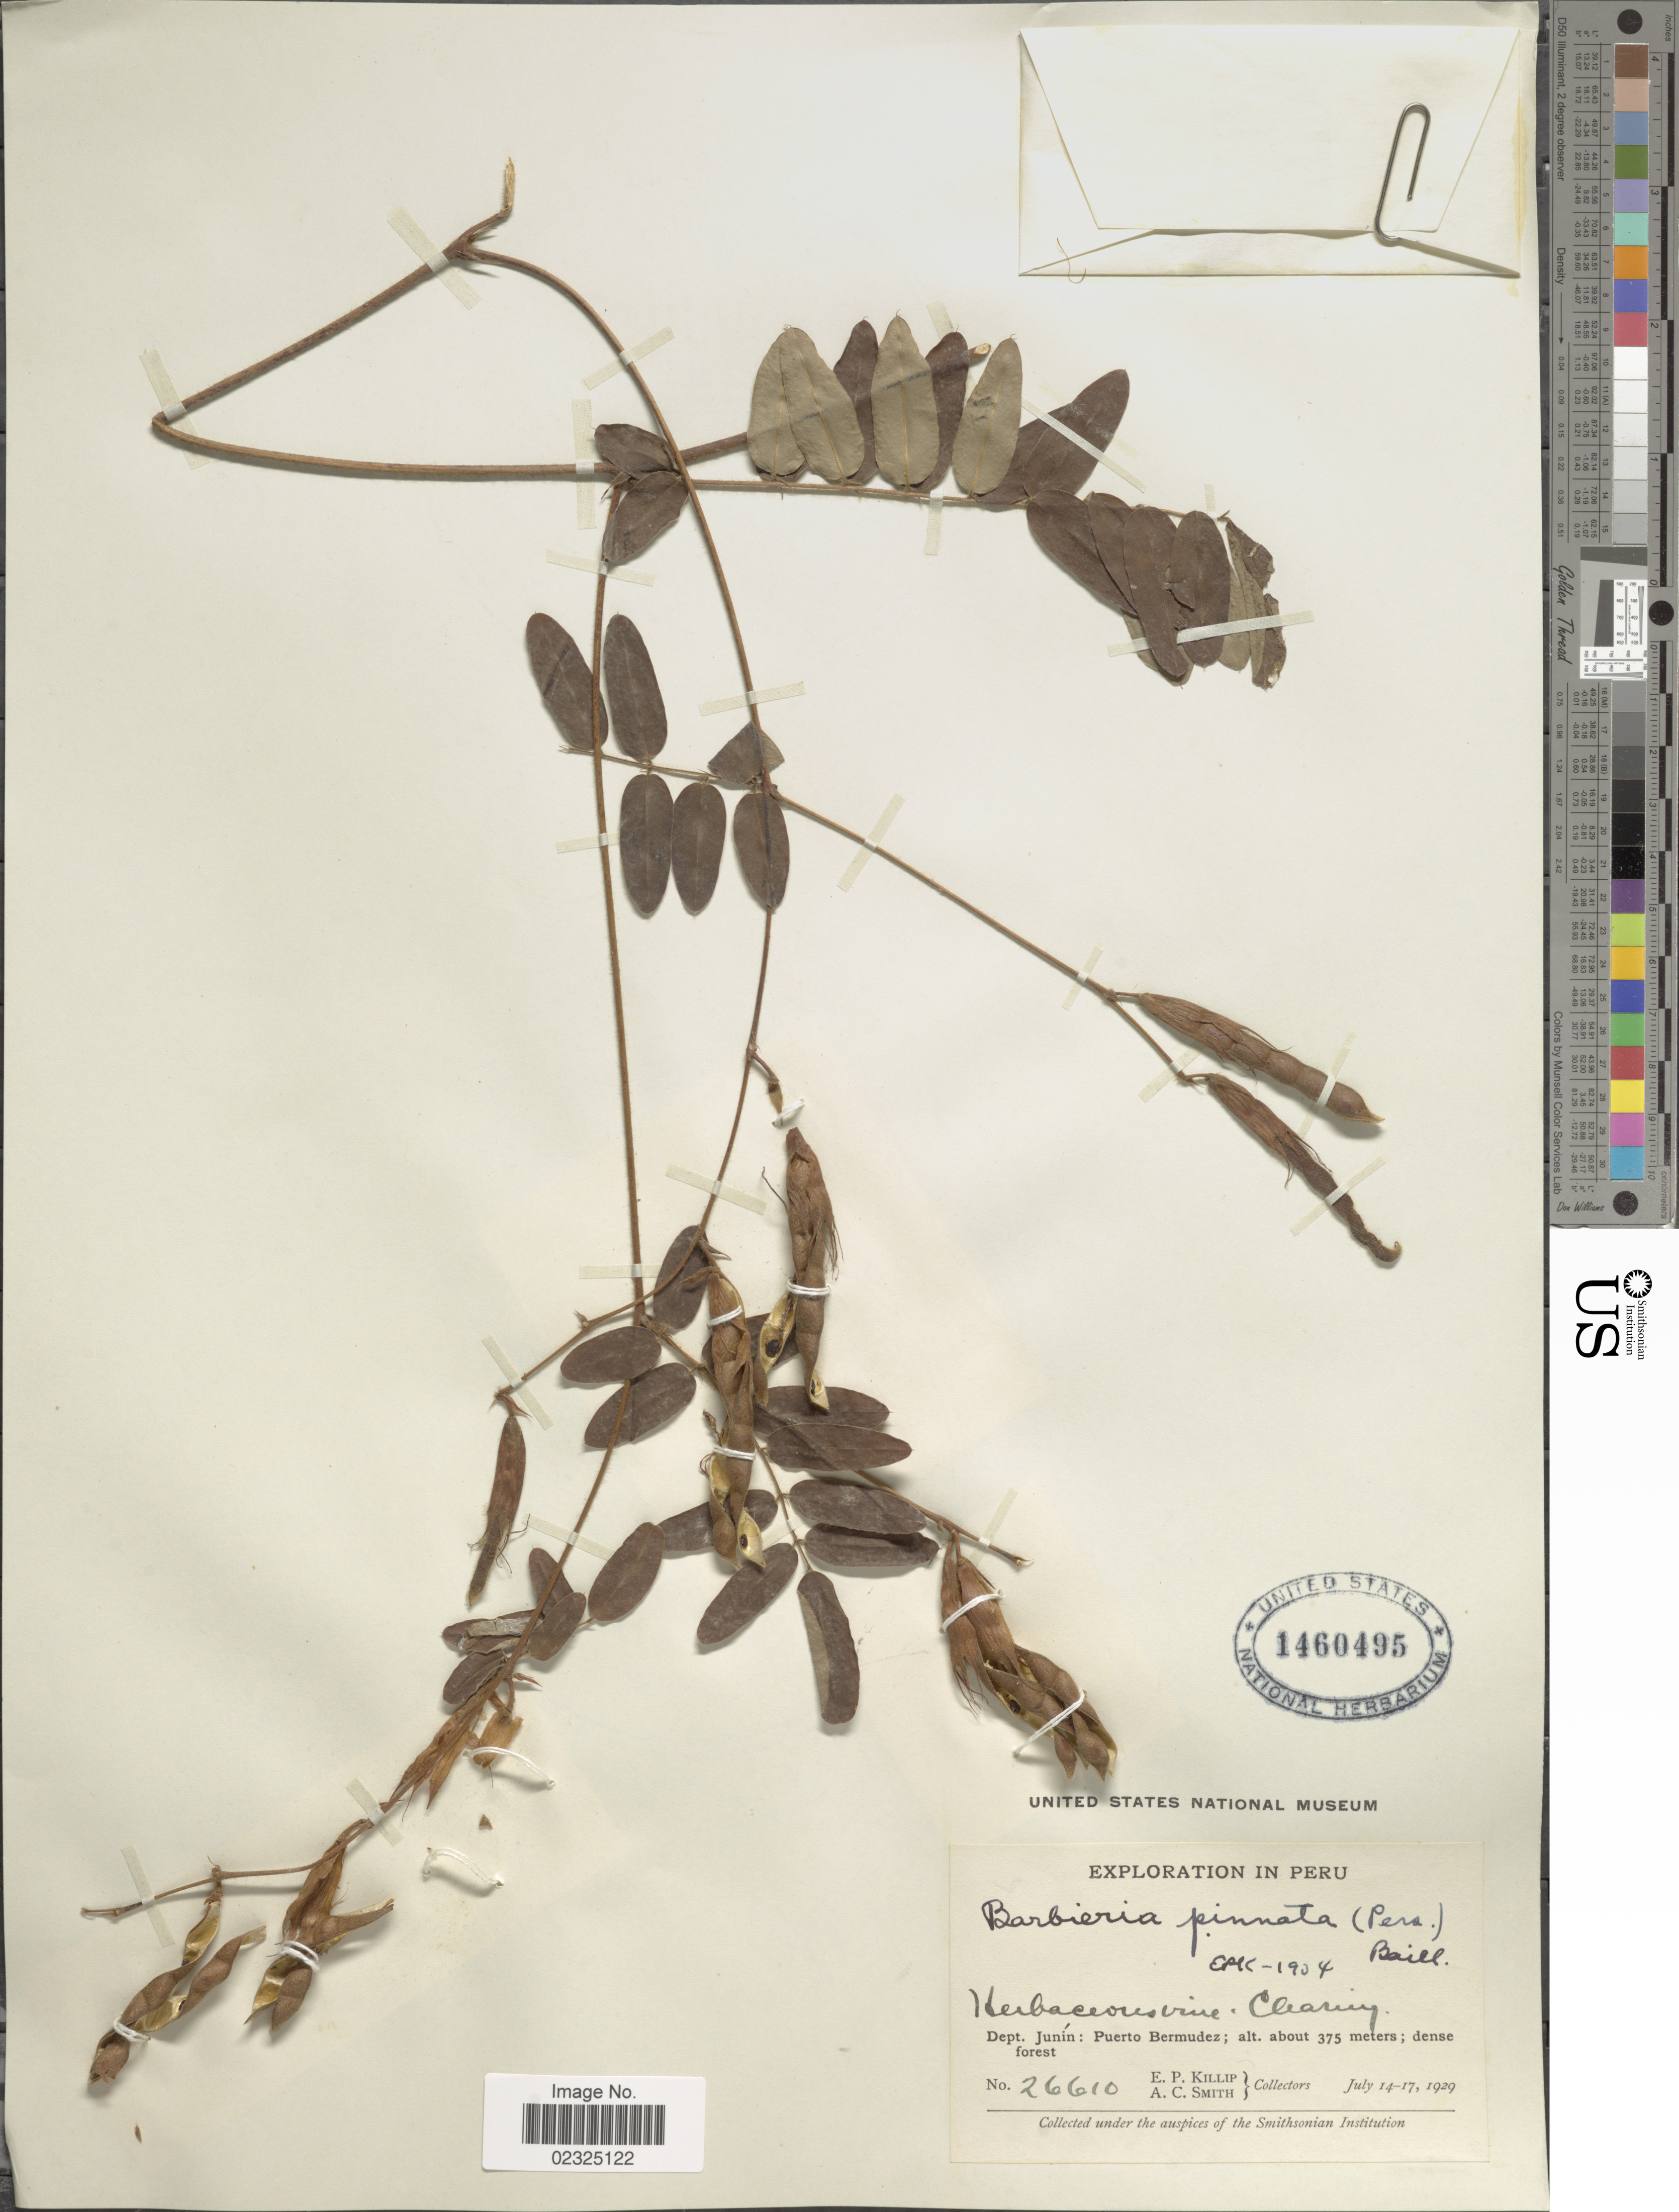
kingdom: Plantae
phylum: Tracheophyta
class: Magnoliopsida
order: Fabales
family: Fabaceae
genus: Barbieria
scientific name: Barbieria sp.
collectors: E. P. Killip & A. C. Smith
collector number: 26610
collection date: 1929-07-14/1929-07-17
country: Peru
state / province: Junín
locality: Puerto Bermudez.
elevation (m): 375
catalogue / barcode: US 1460495